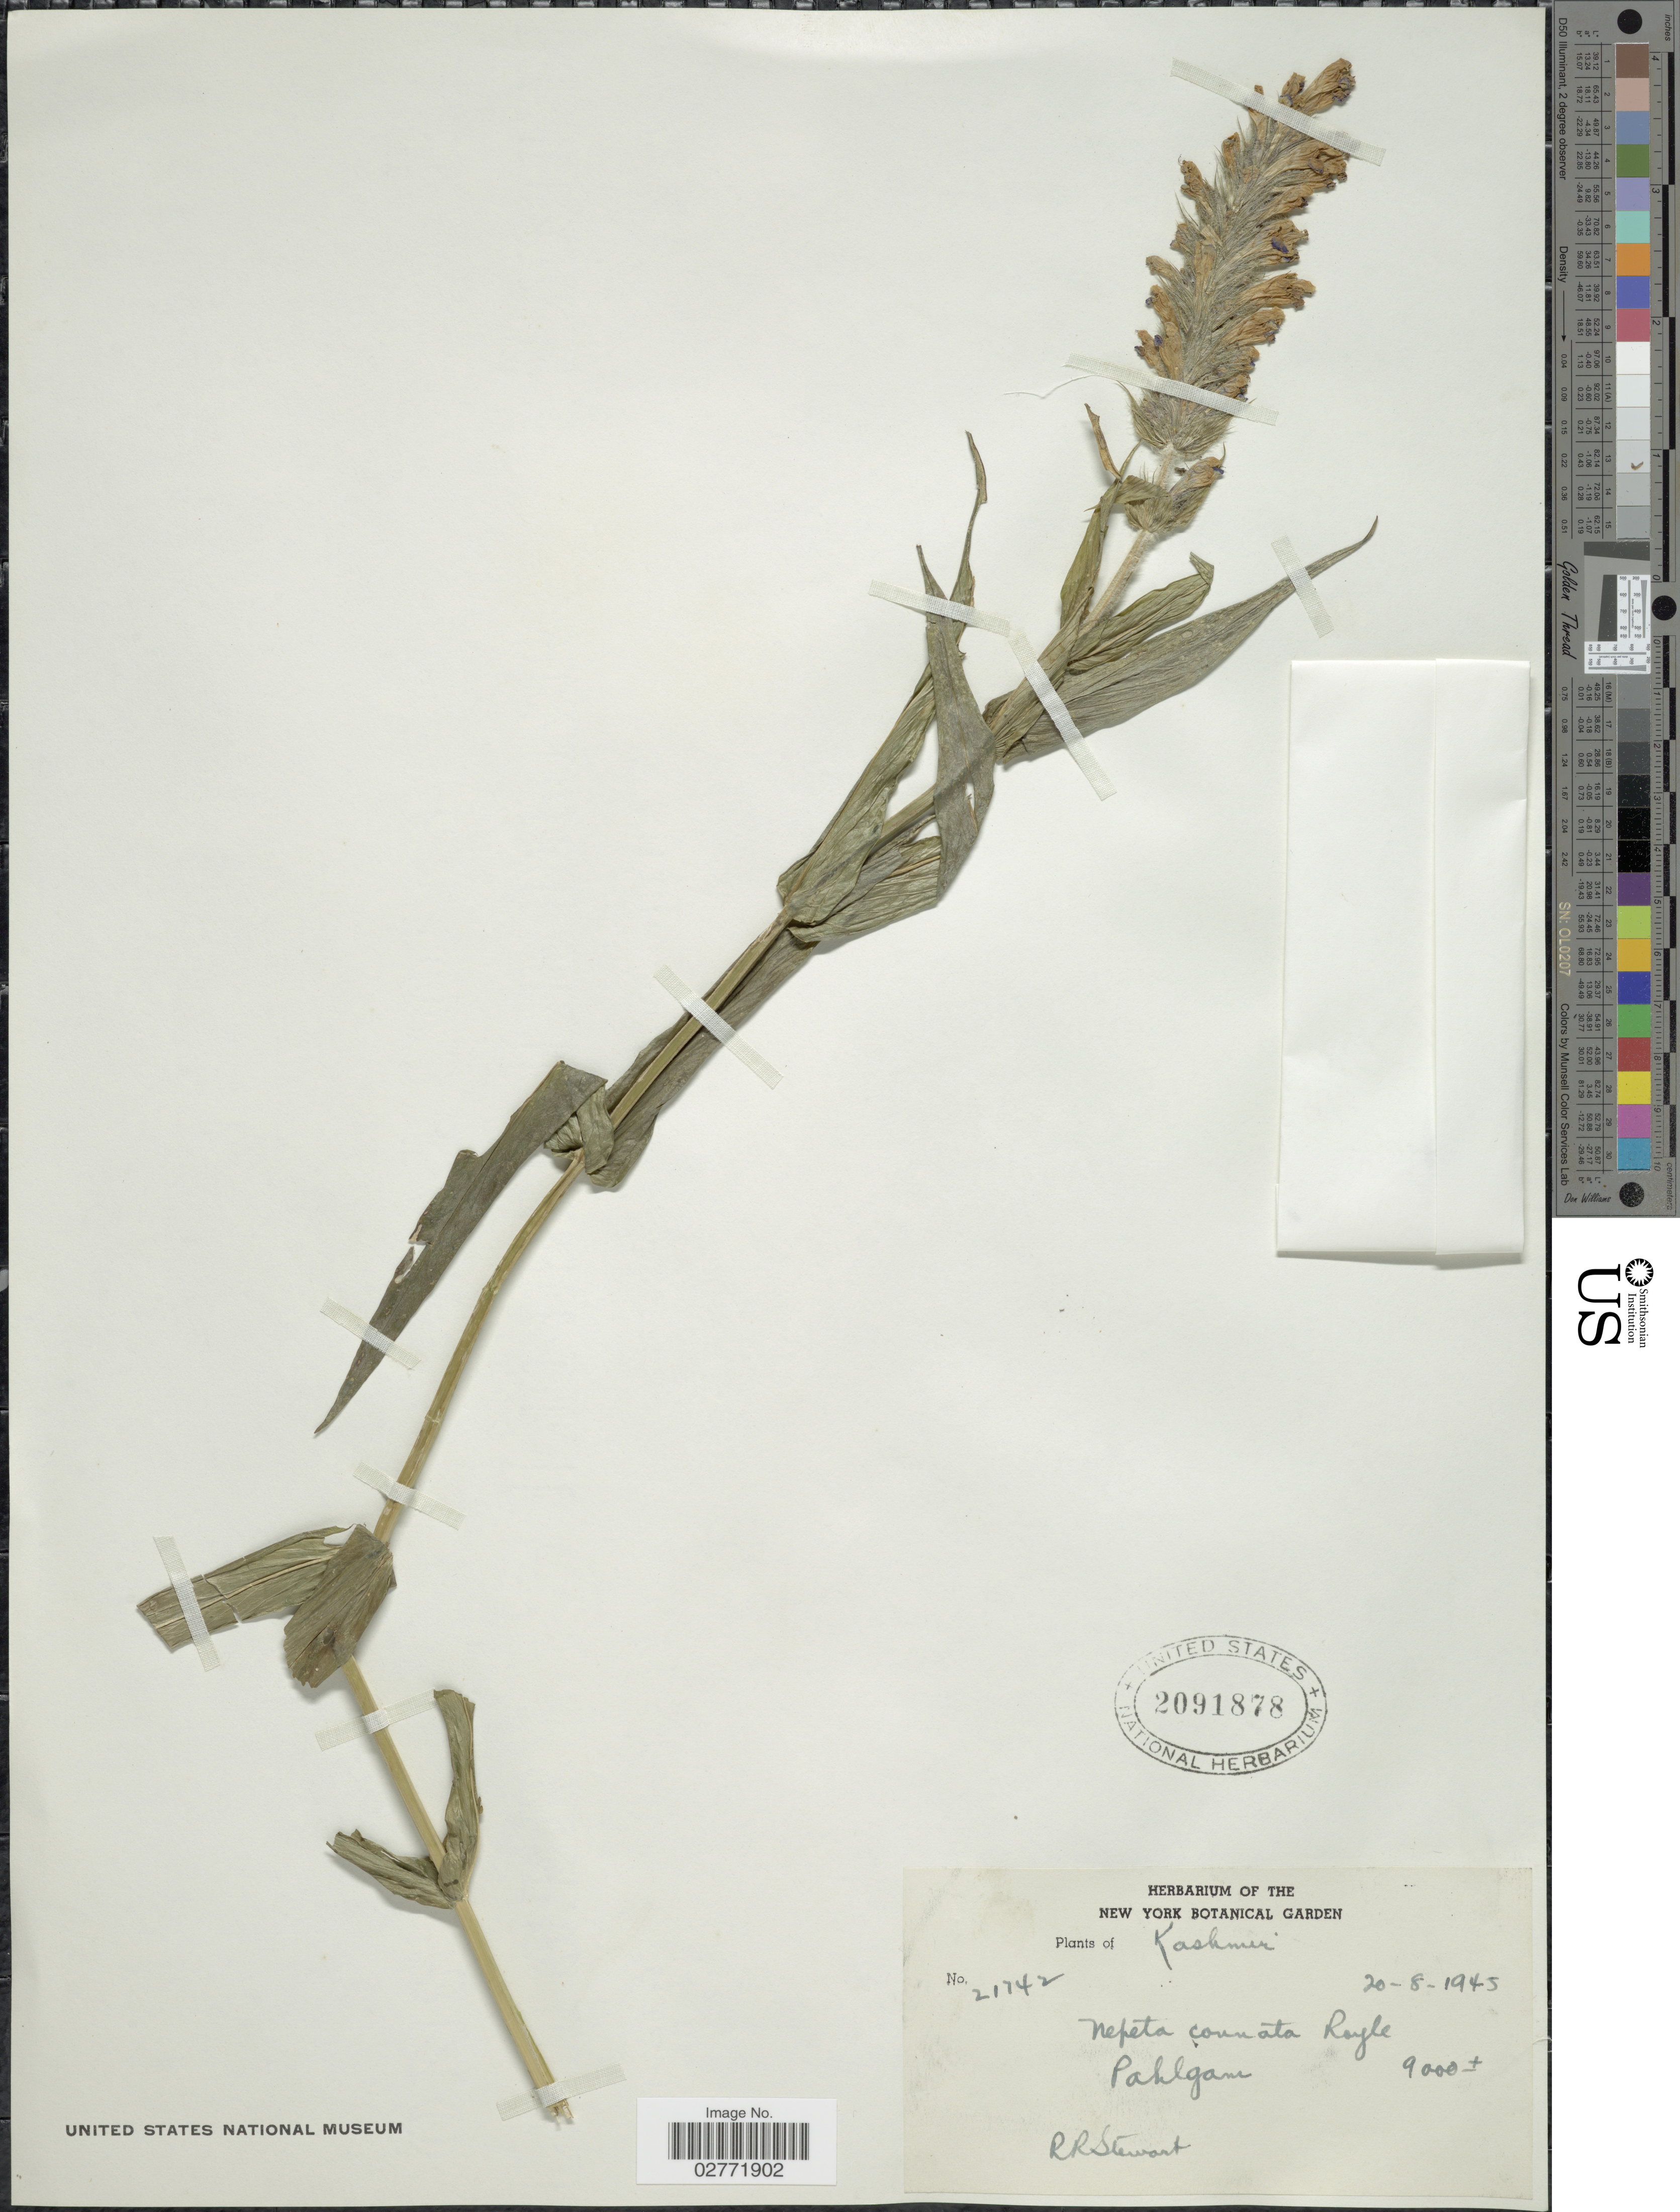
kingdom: Plantae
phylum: Tracheophyta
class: Magnoliopsida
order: Lamiales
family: Lamiaceae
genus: Nepeta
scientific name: Nepeta connata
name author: Royle ex Benth.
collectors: R. R. Stewart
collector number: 21742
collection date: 1945-08-20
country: India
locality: Kashmir, Pahlgam.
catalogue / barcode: US 2091878